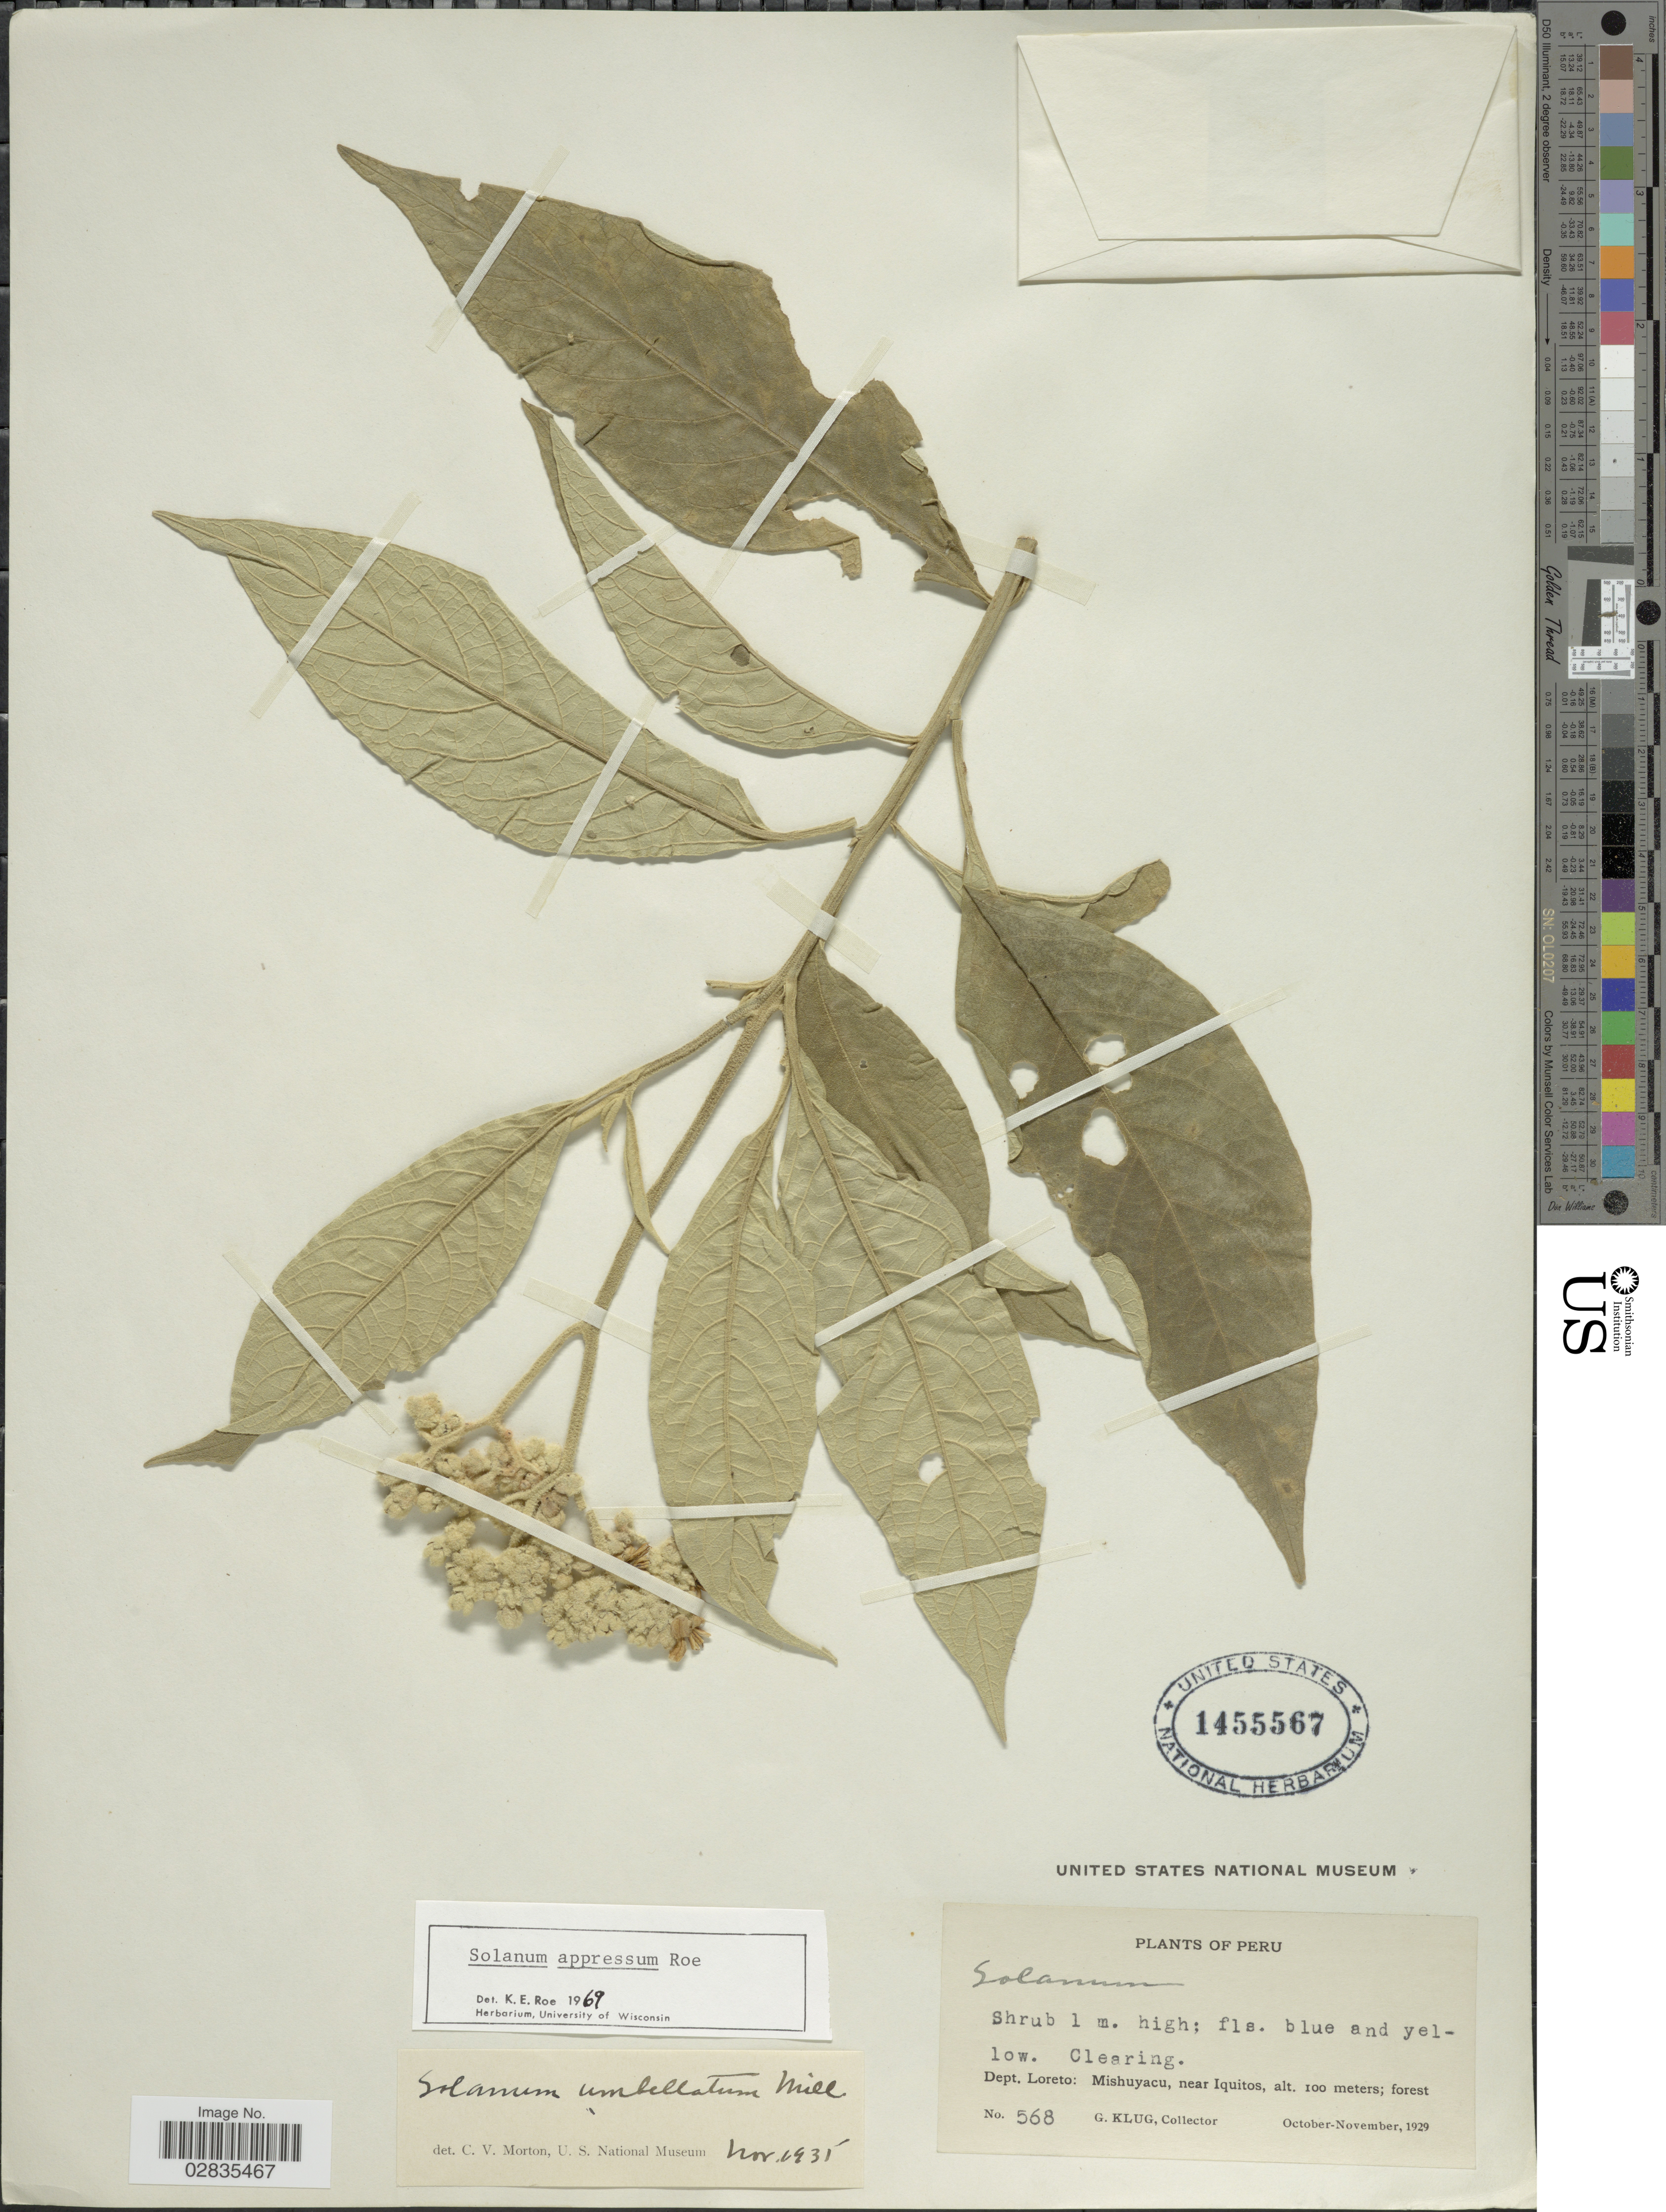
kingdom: Plantae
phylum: Tracheophyta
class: Magnoliopsida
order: Solanales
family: Solanaceae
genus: Solanum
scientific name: Solanum appressum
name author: K.E. Roe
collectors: G. Klug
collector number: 568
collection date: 1929-10/1929-11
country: Peru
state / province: Loreto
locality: Dept. Loreto: Mishuyacu, near Iquitos.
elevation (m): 100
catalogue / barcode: US 1455567